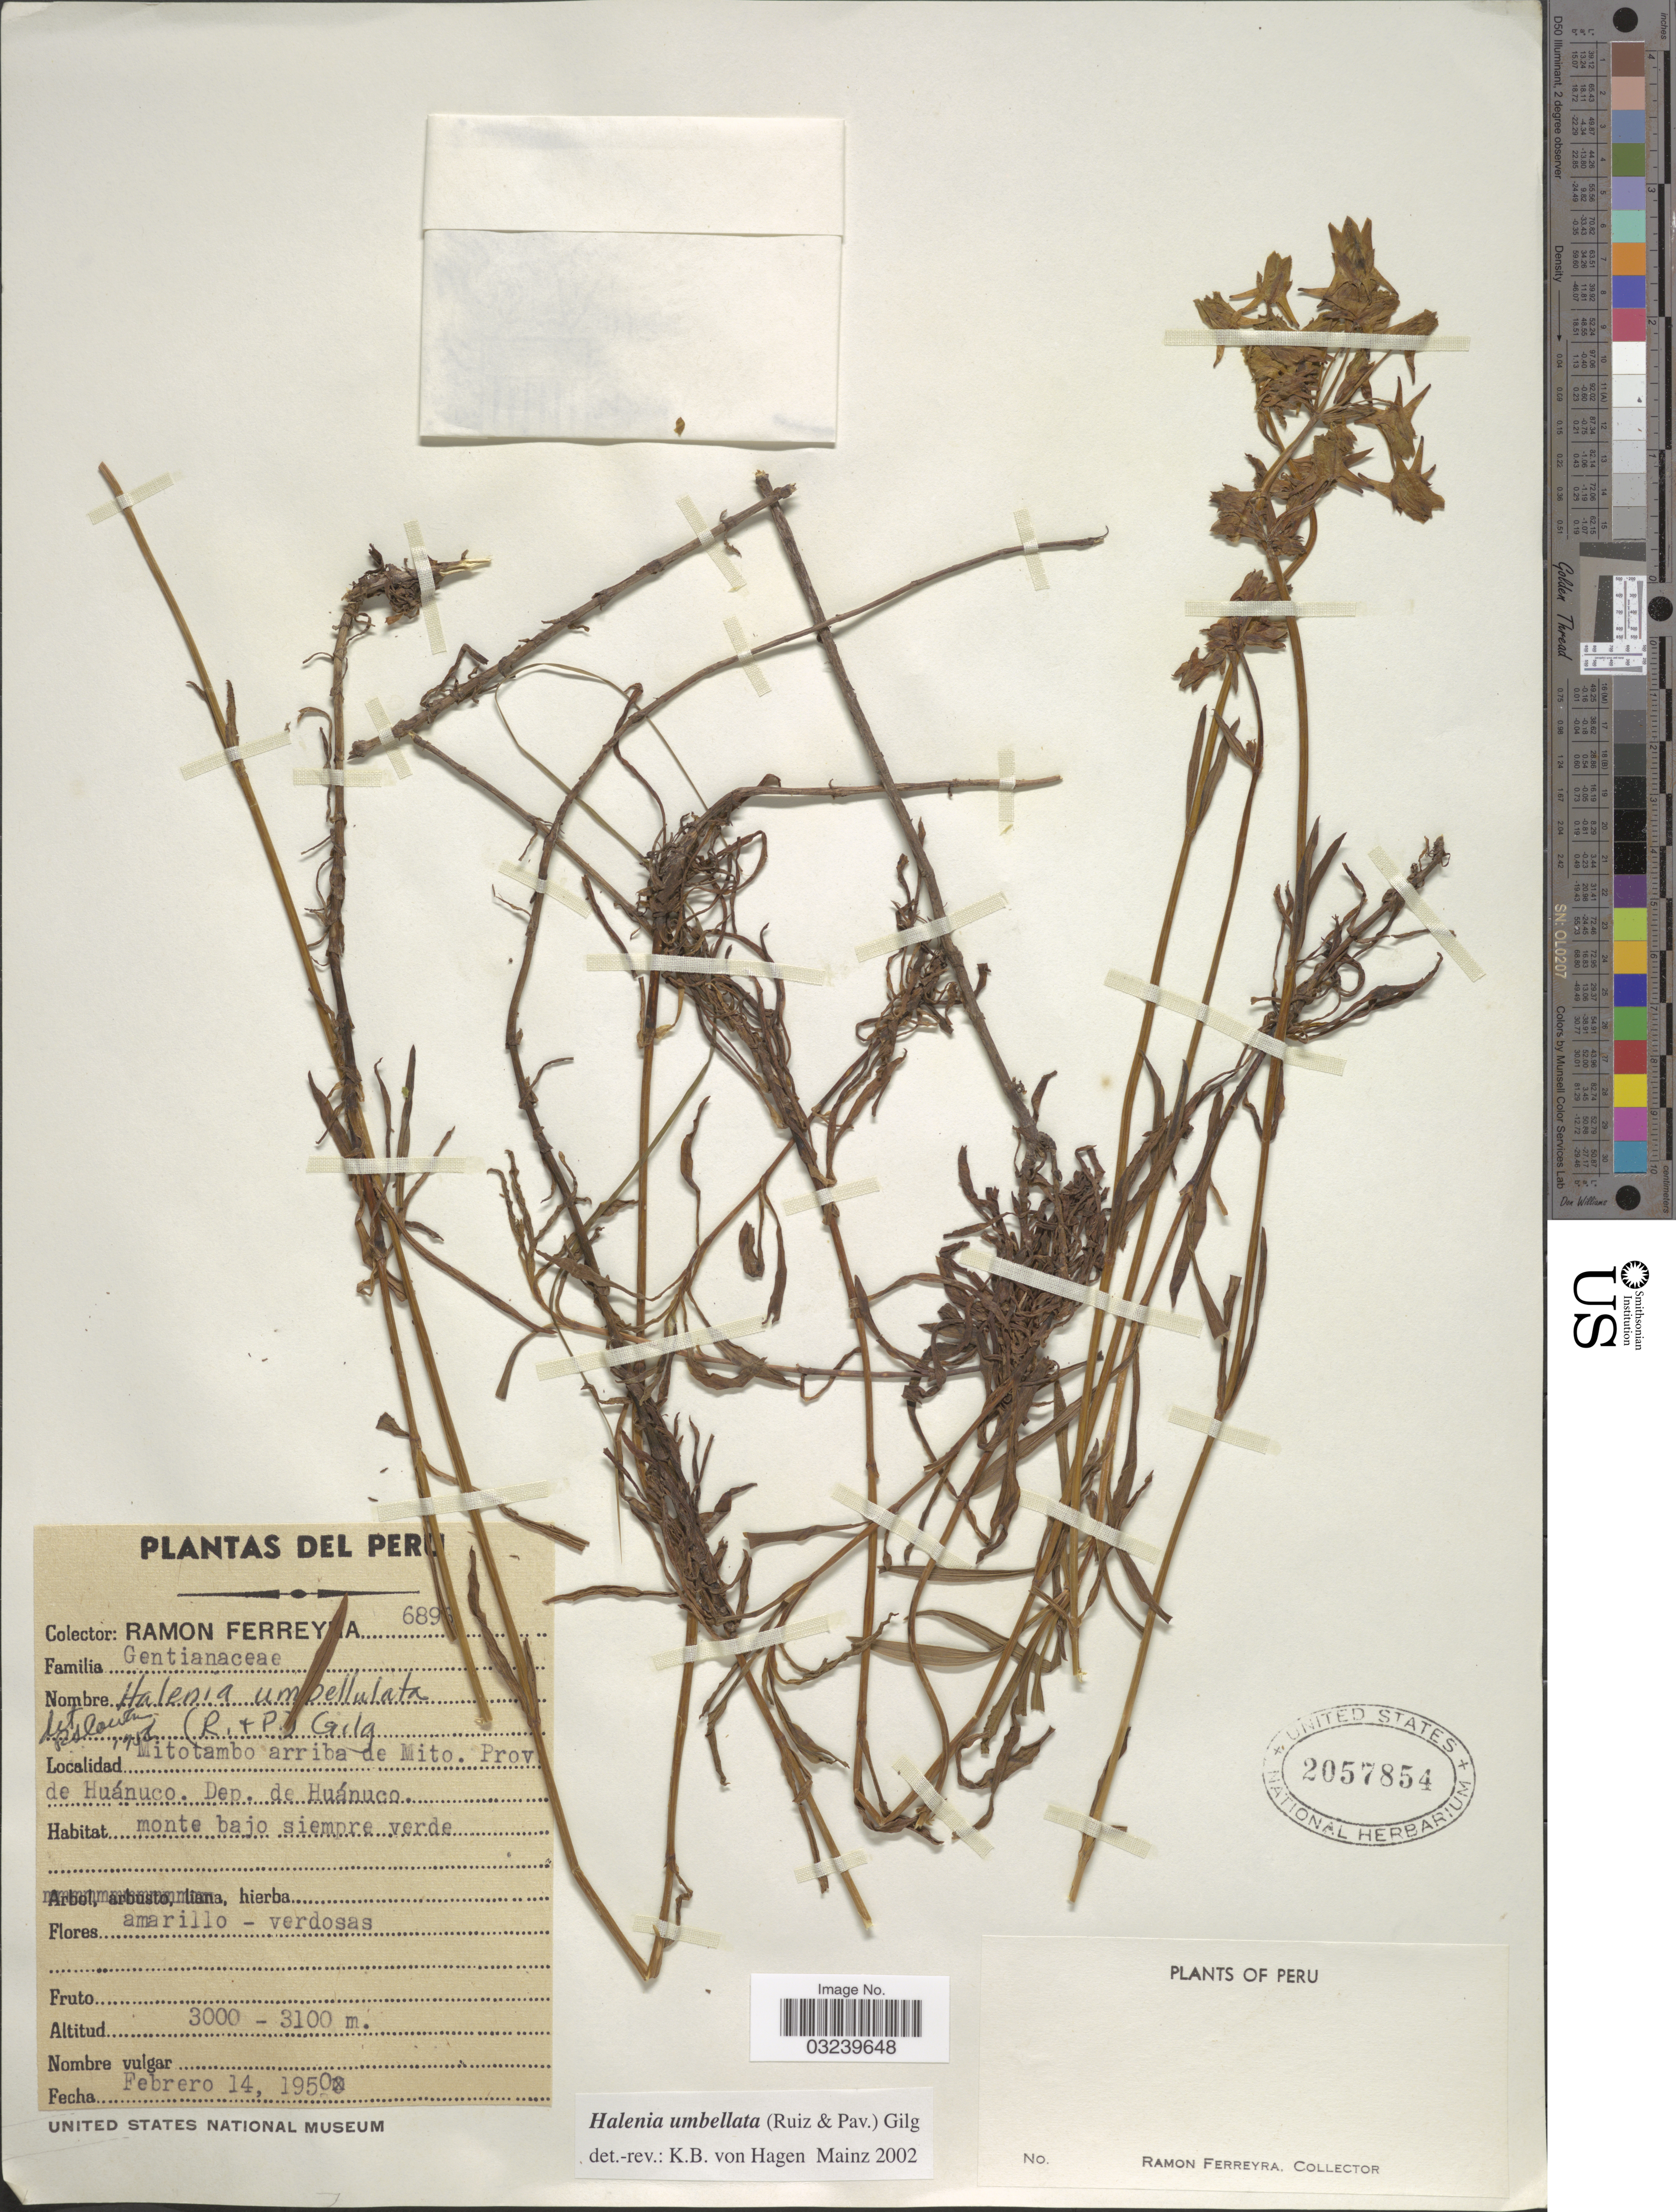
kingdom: Plantae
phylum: Tracheophyta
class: Magnoliopsida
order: Gentianales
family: Gentianaceae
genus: Halenia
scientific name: Halenia umbellata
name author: (Ruiz & Pav.) Gilg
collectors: R. A. Ferreyra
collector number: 6896*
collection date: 1950-02-14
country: Peru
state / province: Huánuco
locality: Mitotambo arriba de Mito, Prov. de Huánuco, Dep. de Huánuco.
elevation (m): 3000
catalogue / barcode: US 2057854